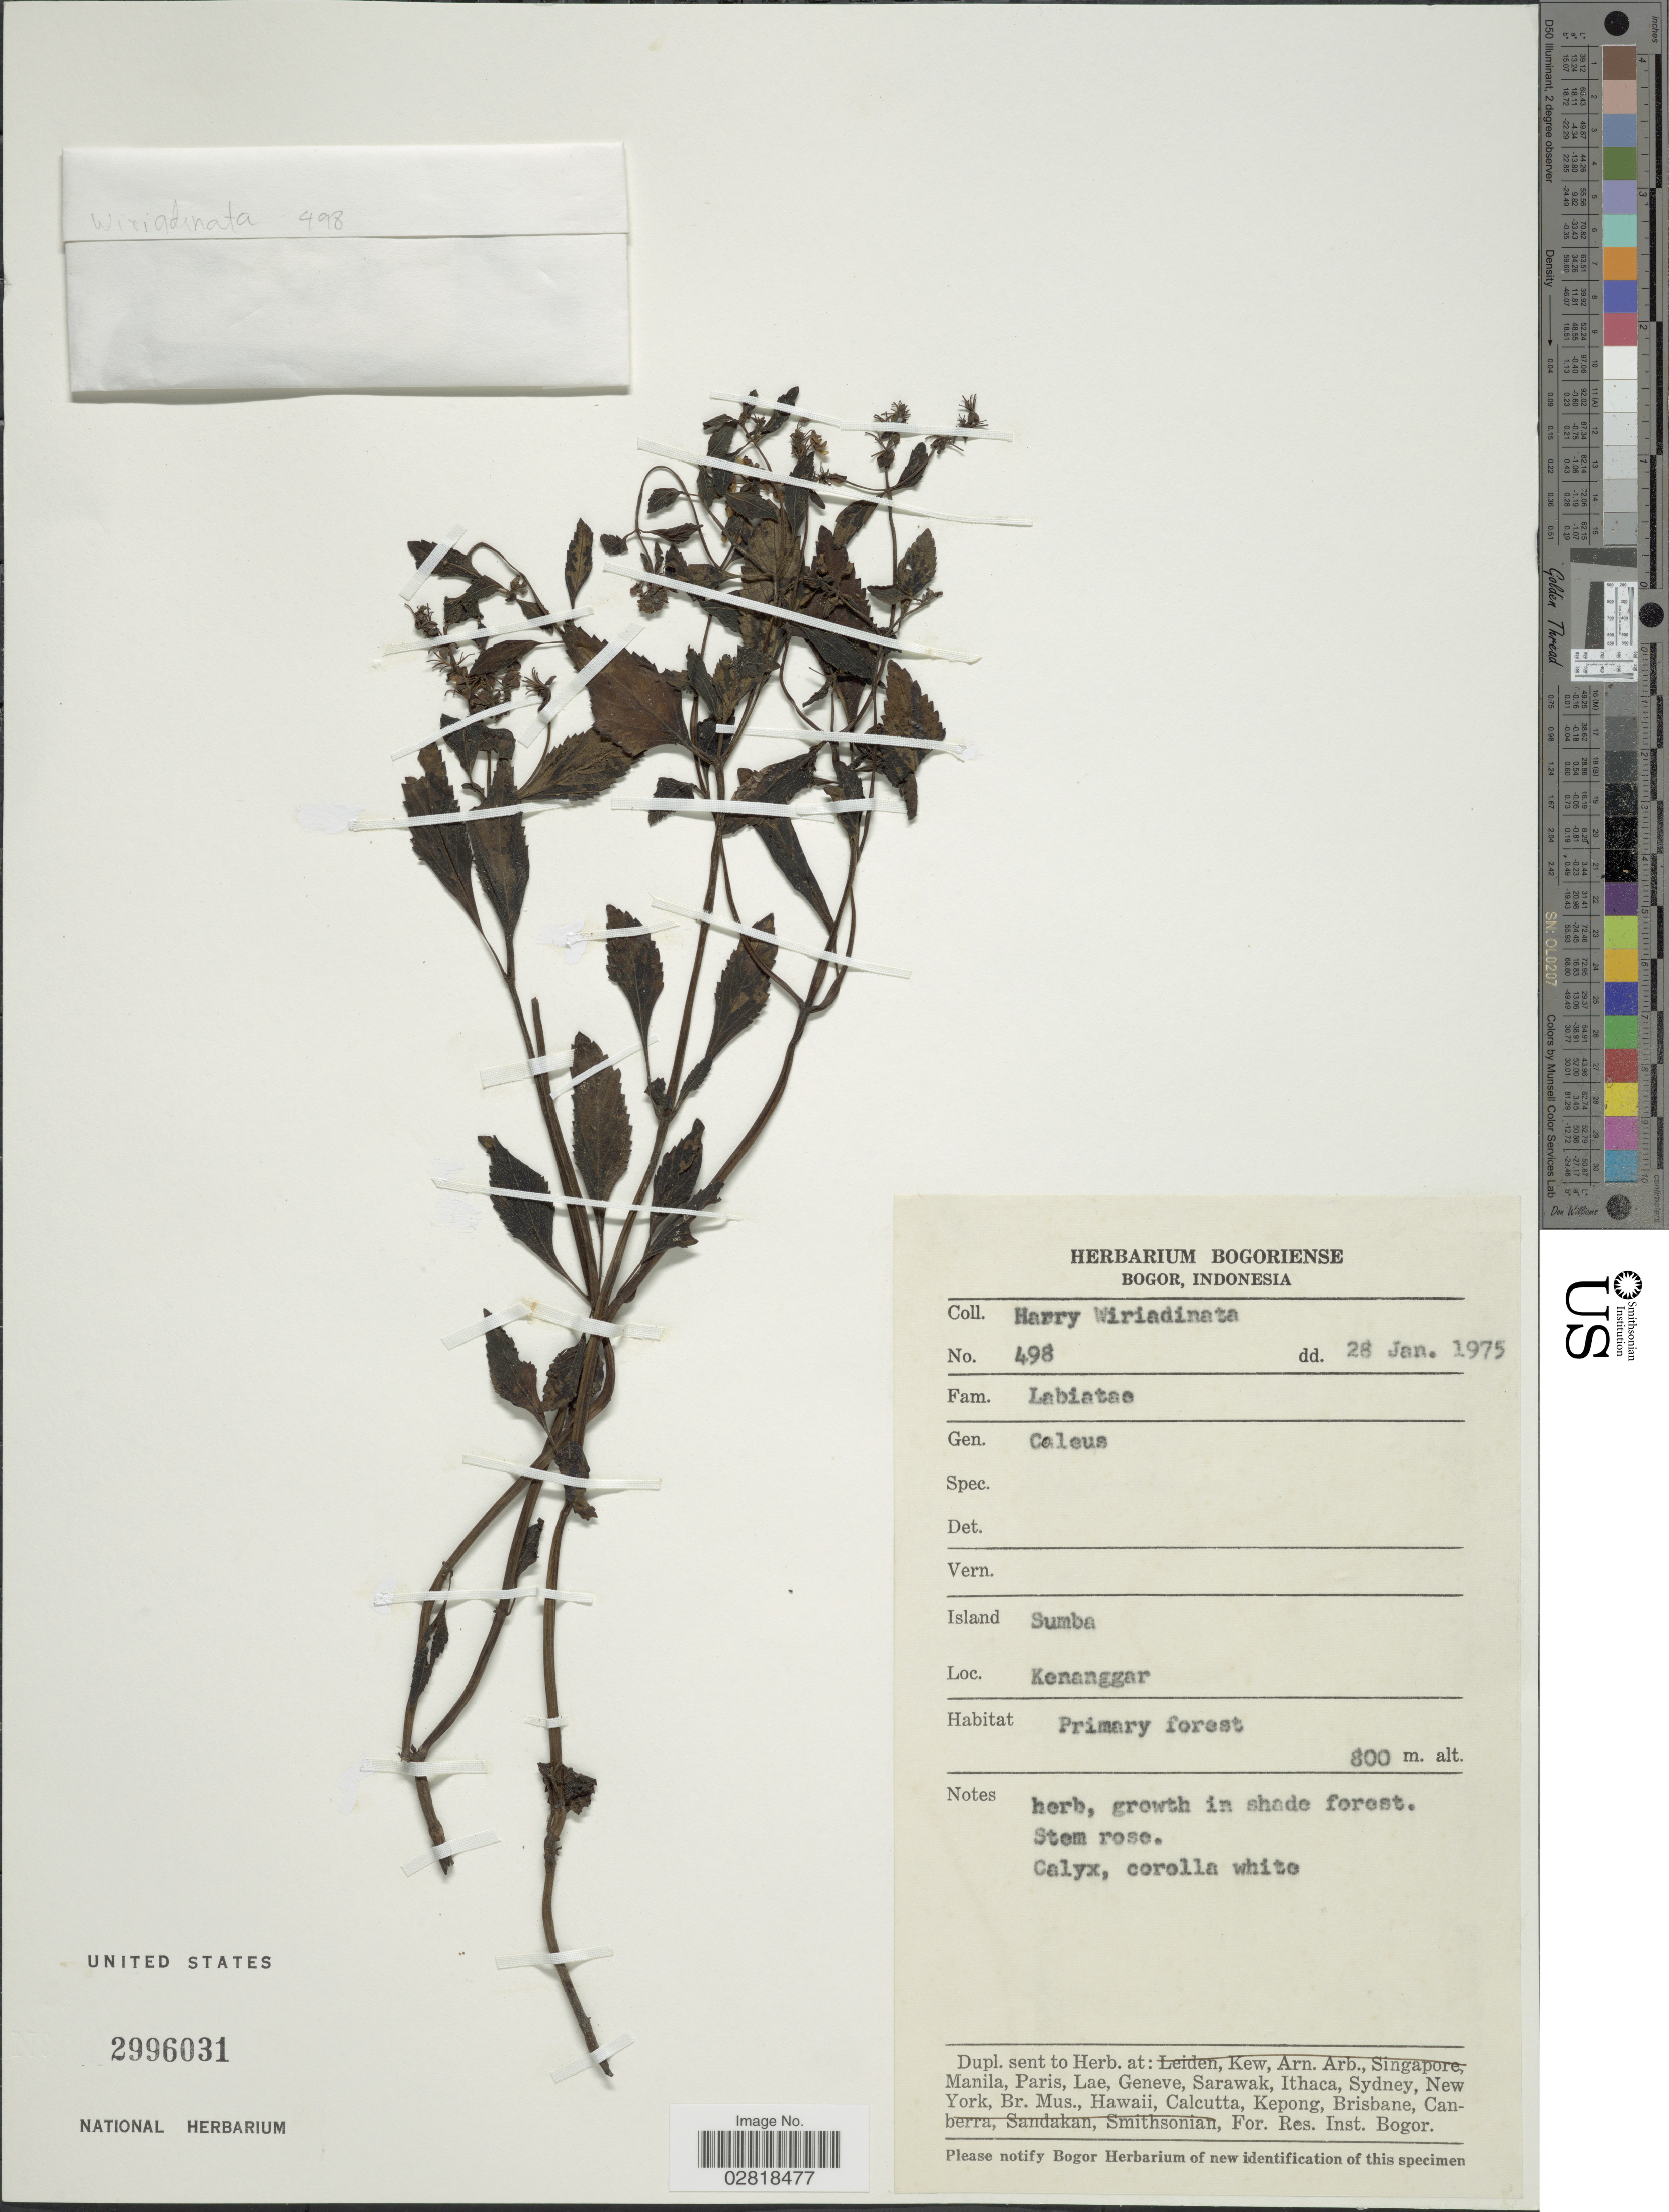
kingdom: Plantae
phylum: Tracheophyta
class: Magnoliopsida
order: Lamiales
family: Lamiaceae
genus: Plectranthus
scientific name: Plectranthus sp.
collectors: H. Wiriadinata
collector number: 498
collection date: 1975-01-28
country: Indonesia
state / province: Nusa Tenggara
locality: Island Sumba. Kenanggar.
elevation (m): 800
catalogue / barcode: US 2996031